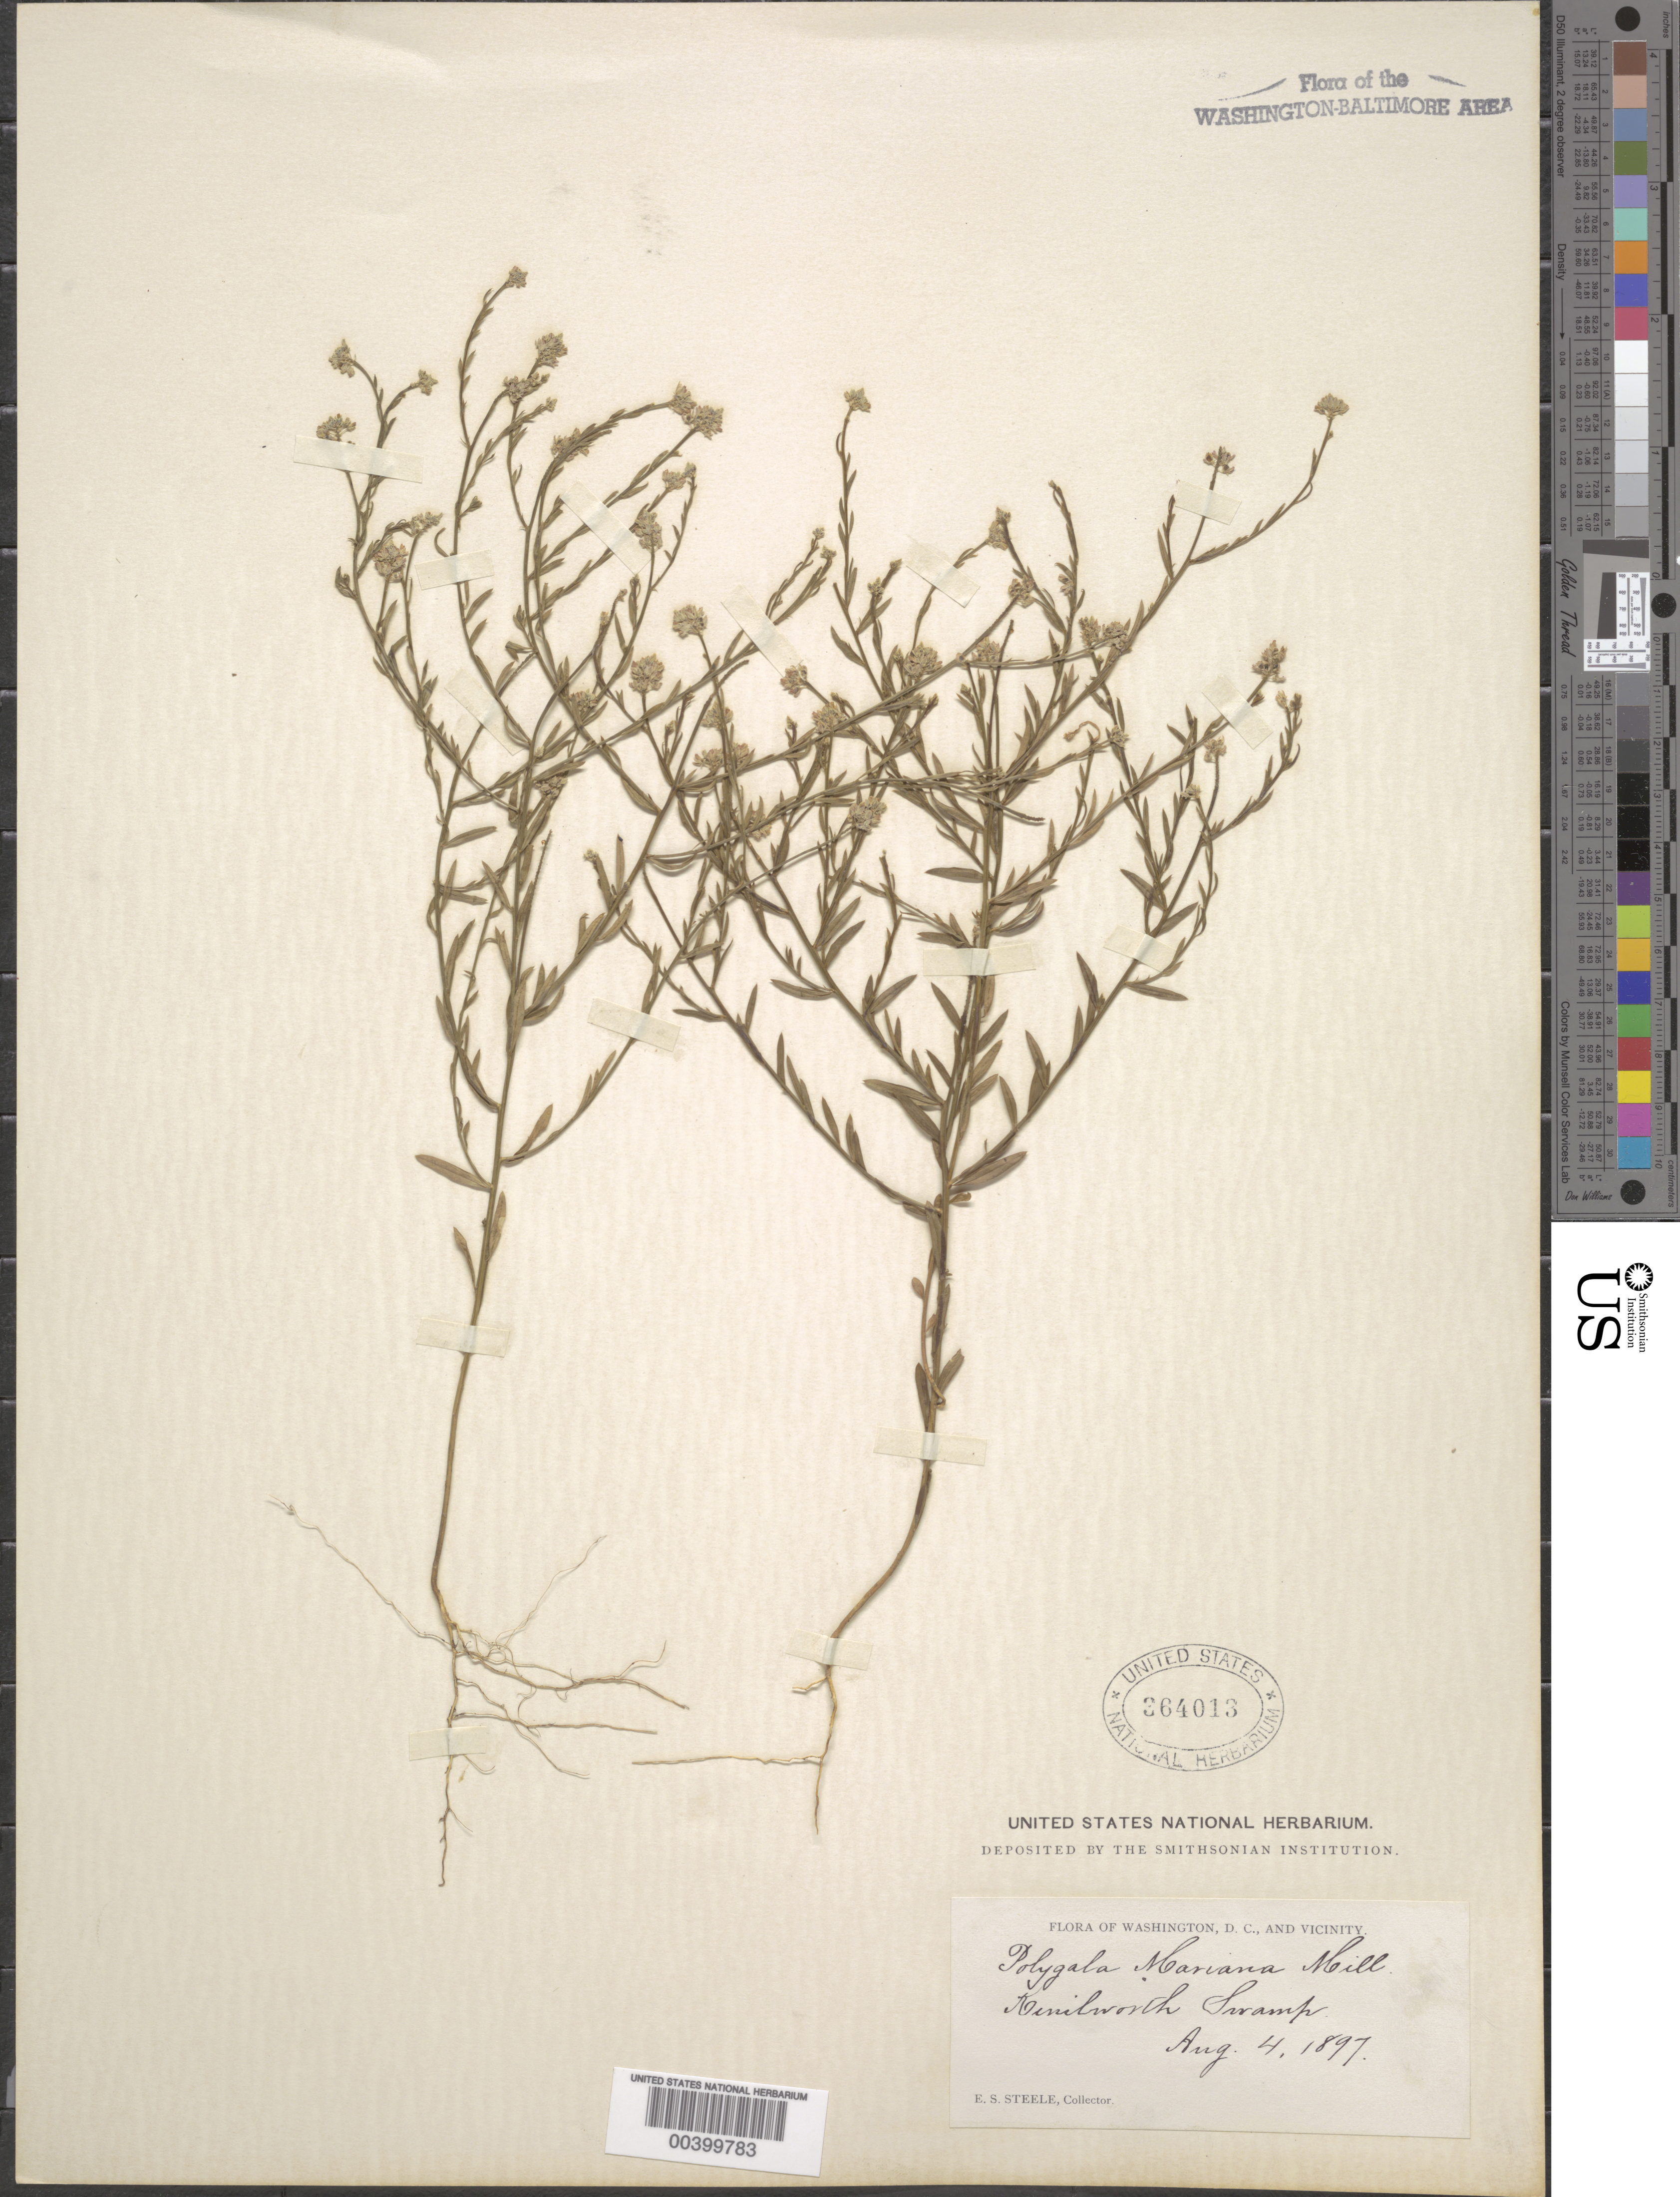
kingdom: Plantae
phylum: Tracheophyta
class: Magnoliopsida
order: Fabales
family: Polygalaceae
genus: Polygala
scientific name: Polygala mariana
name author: Mill.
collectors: E. Steele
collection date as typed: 04 Aug 1897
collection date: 1897-08-04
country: United States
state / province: District of Columbia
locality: Kenilworth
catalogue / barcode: US 364013